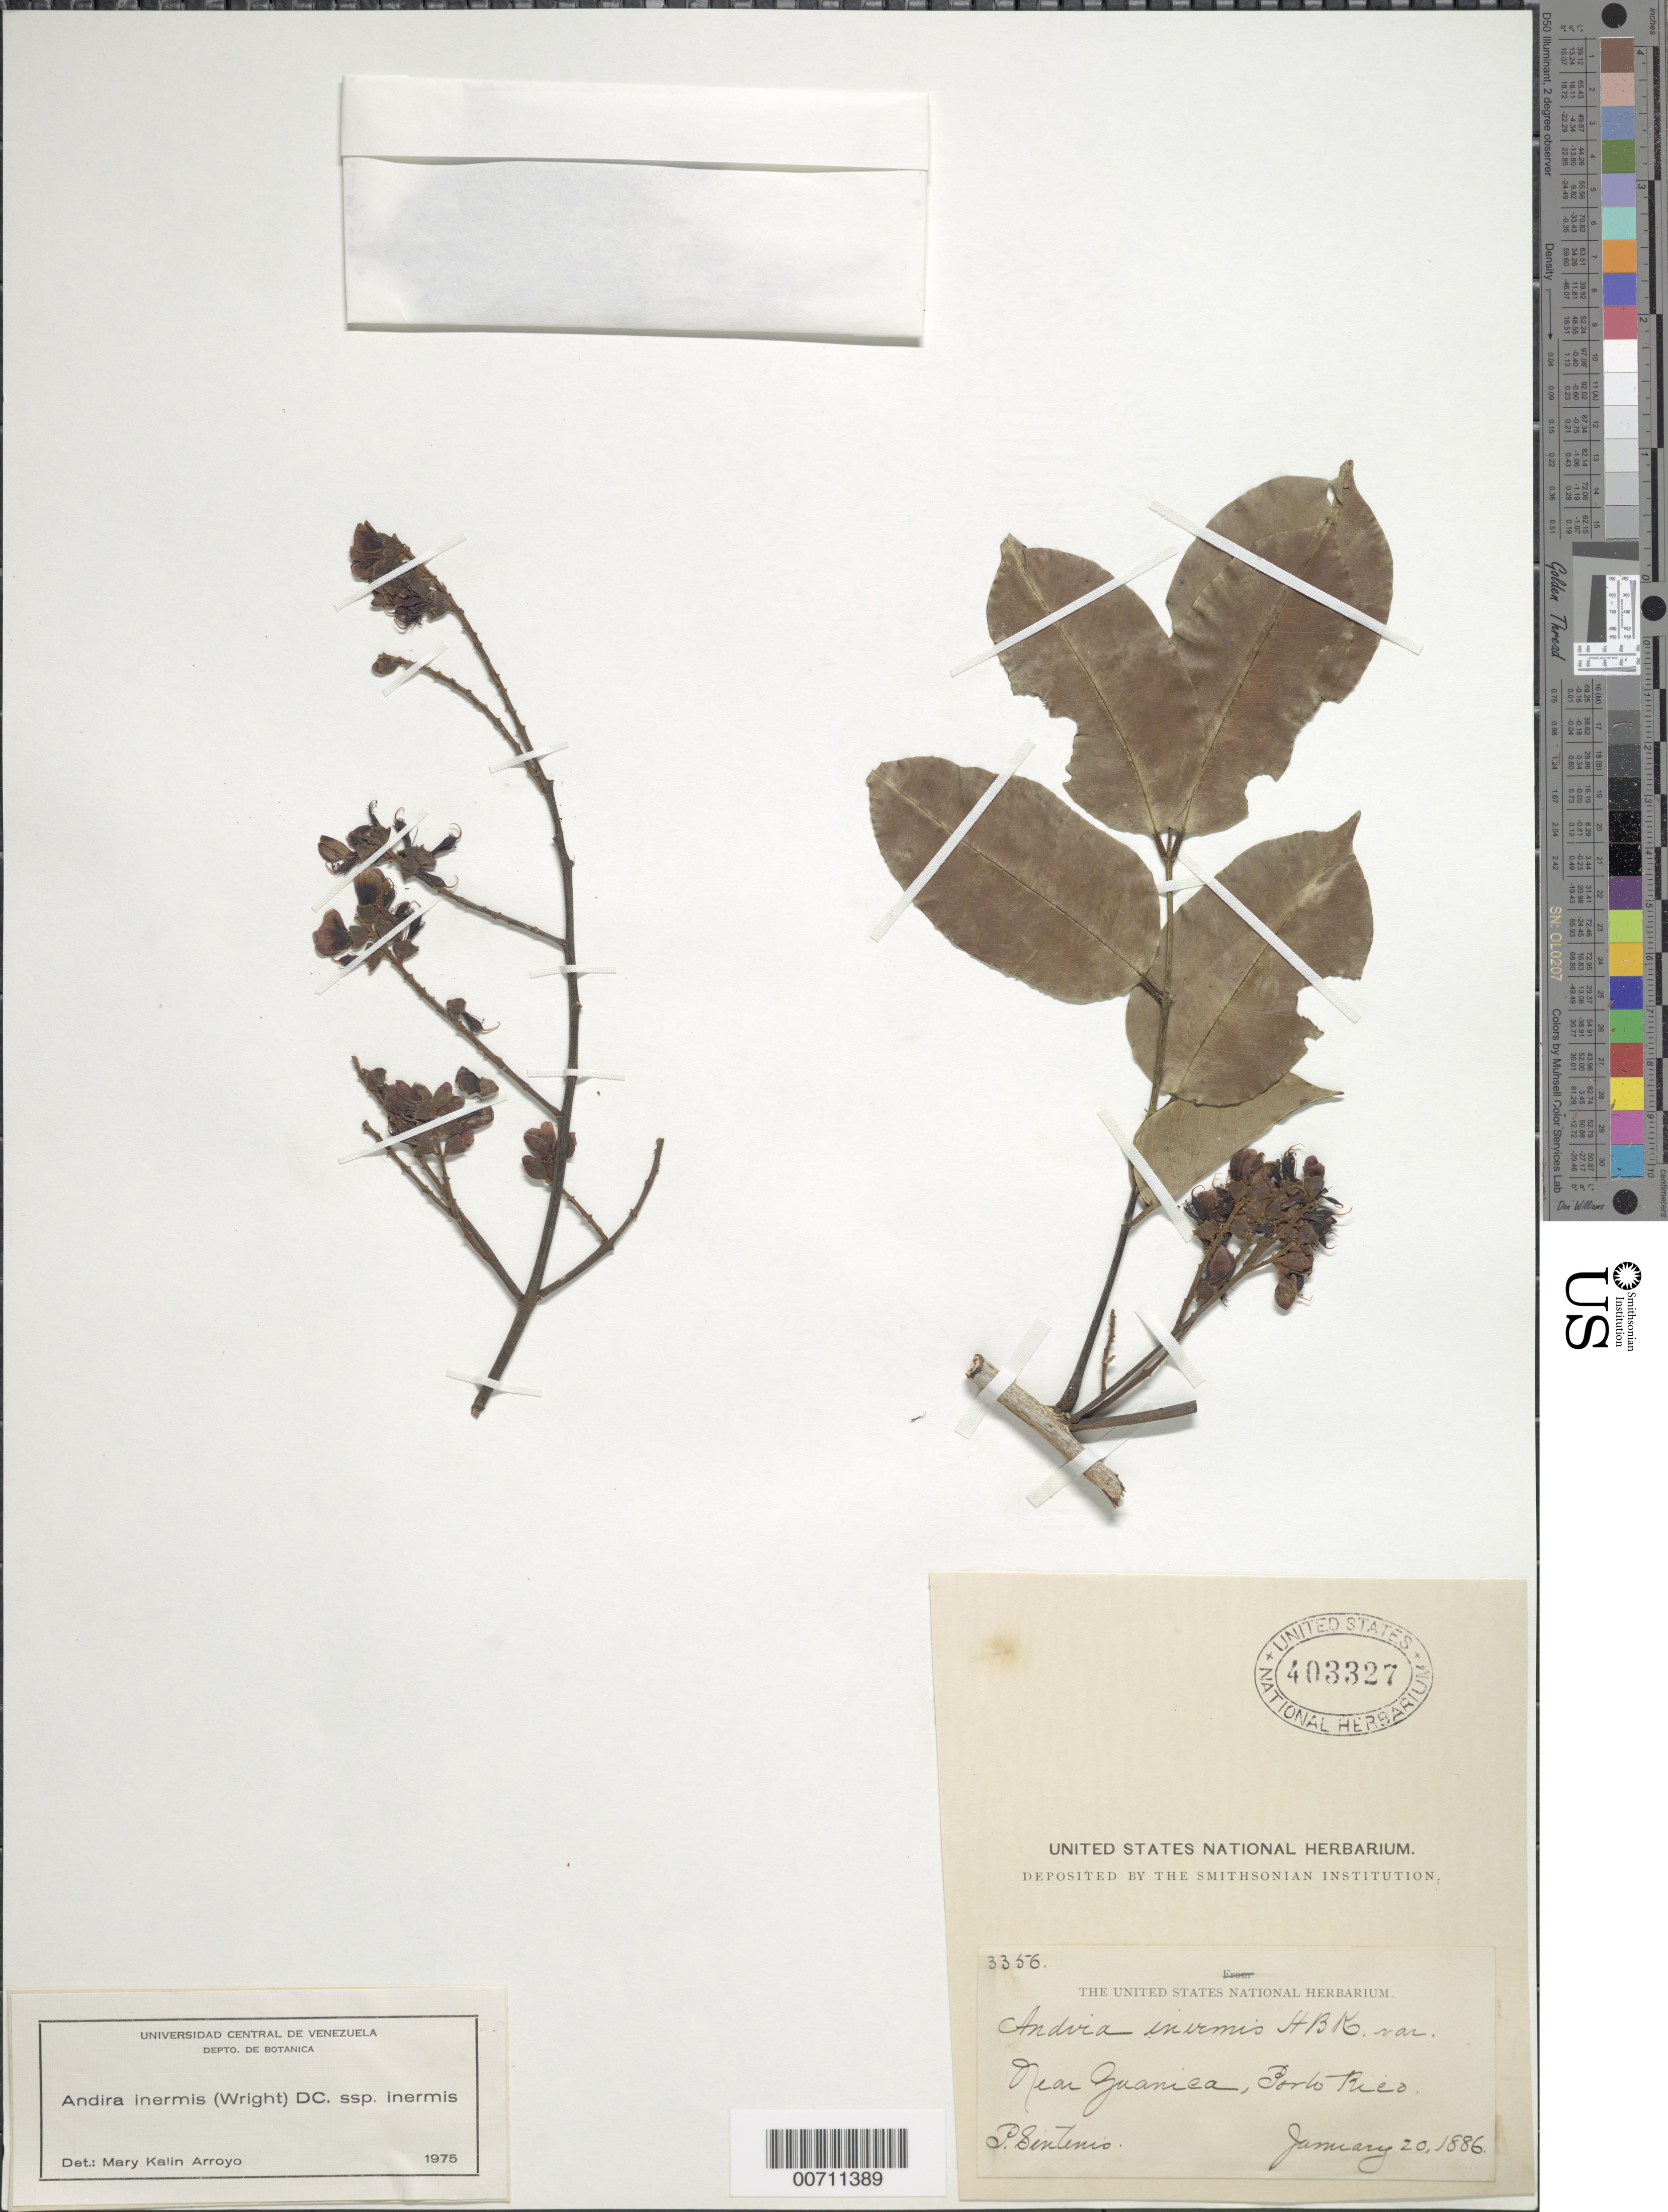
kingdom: Plantae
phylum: Tracheophyta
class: Magnoliopsida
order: Fabales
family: Fabaceae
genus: Andira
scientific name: Andira inermis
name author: (W. Wright) Kunth ex DC.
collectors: P. Sintenis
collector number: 3356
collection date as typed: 20 Jan 1886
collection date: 1886-01-20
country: Puerto Rico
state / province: Guanica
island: Greater Antilles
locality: Guanica, near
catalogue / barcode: US 403327